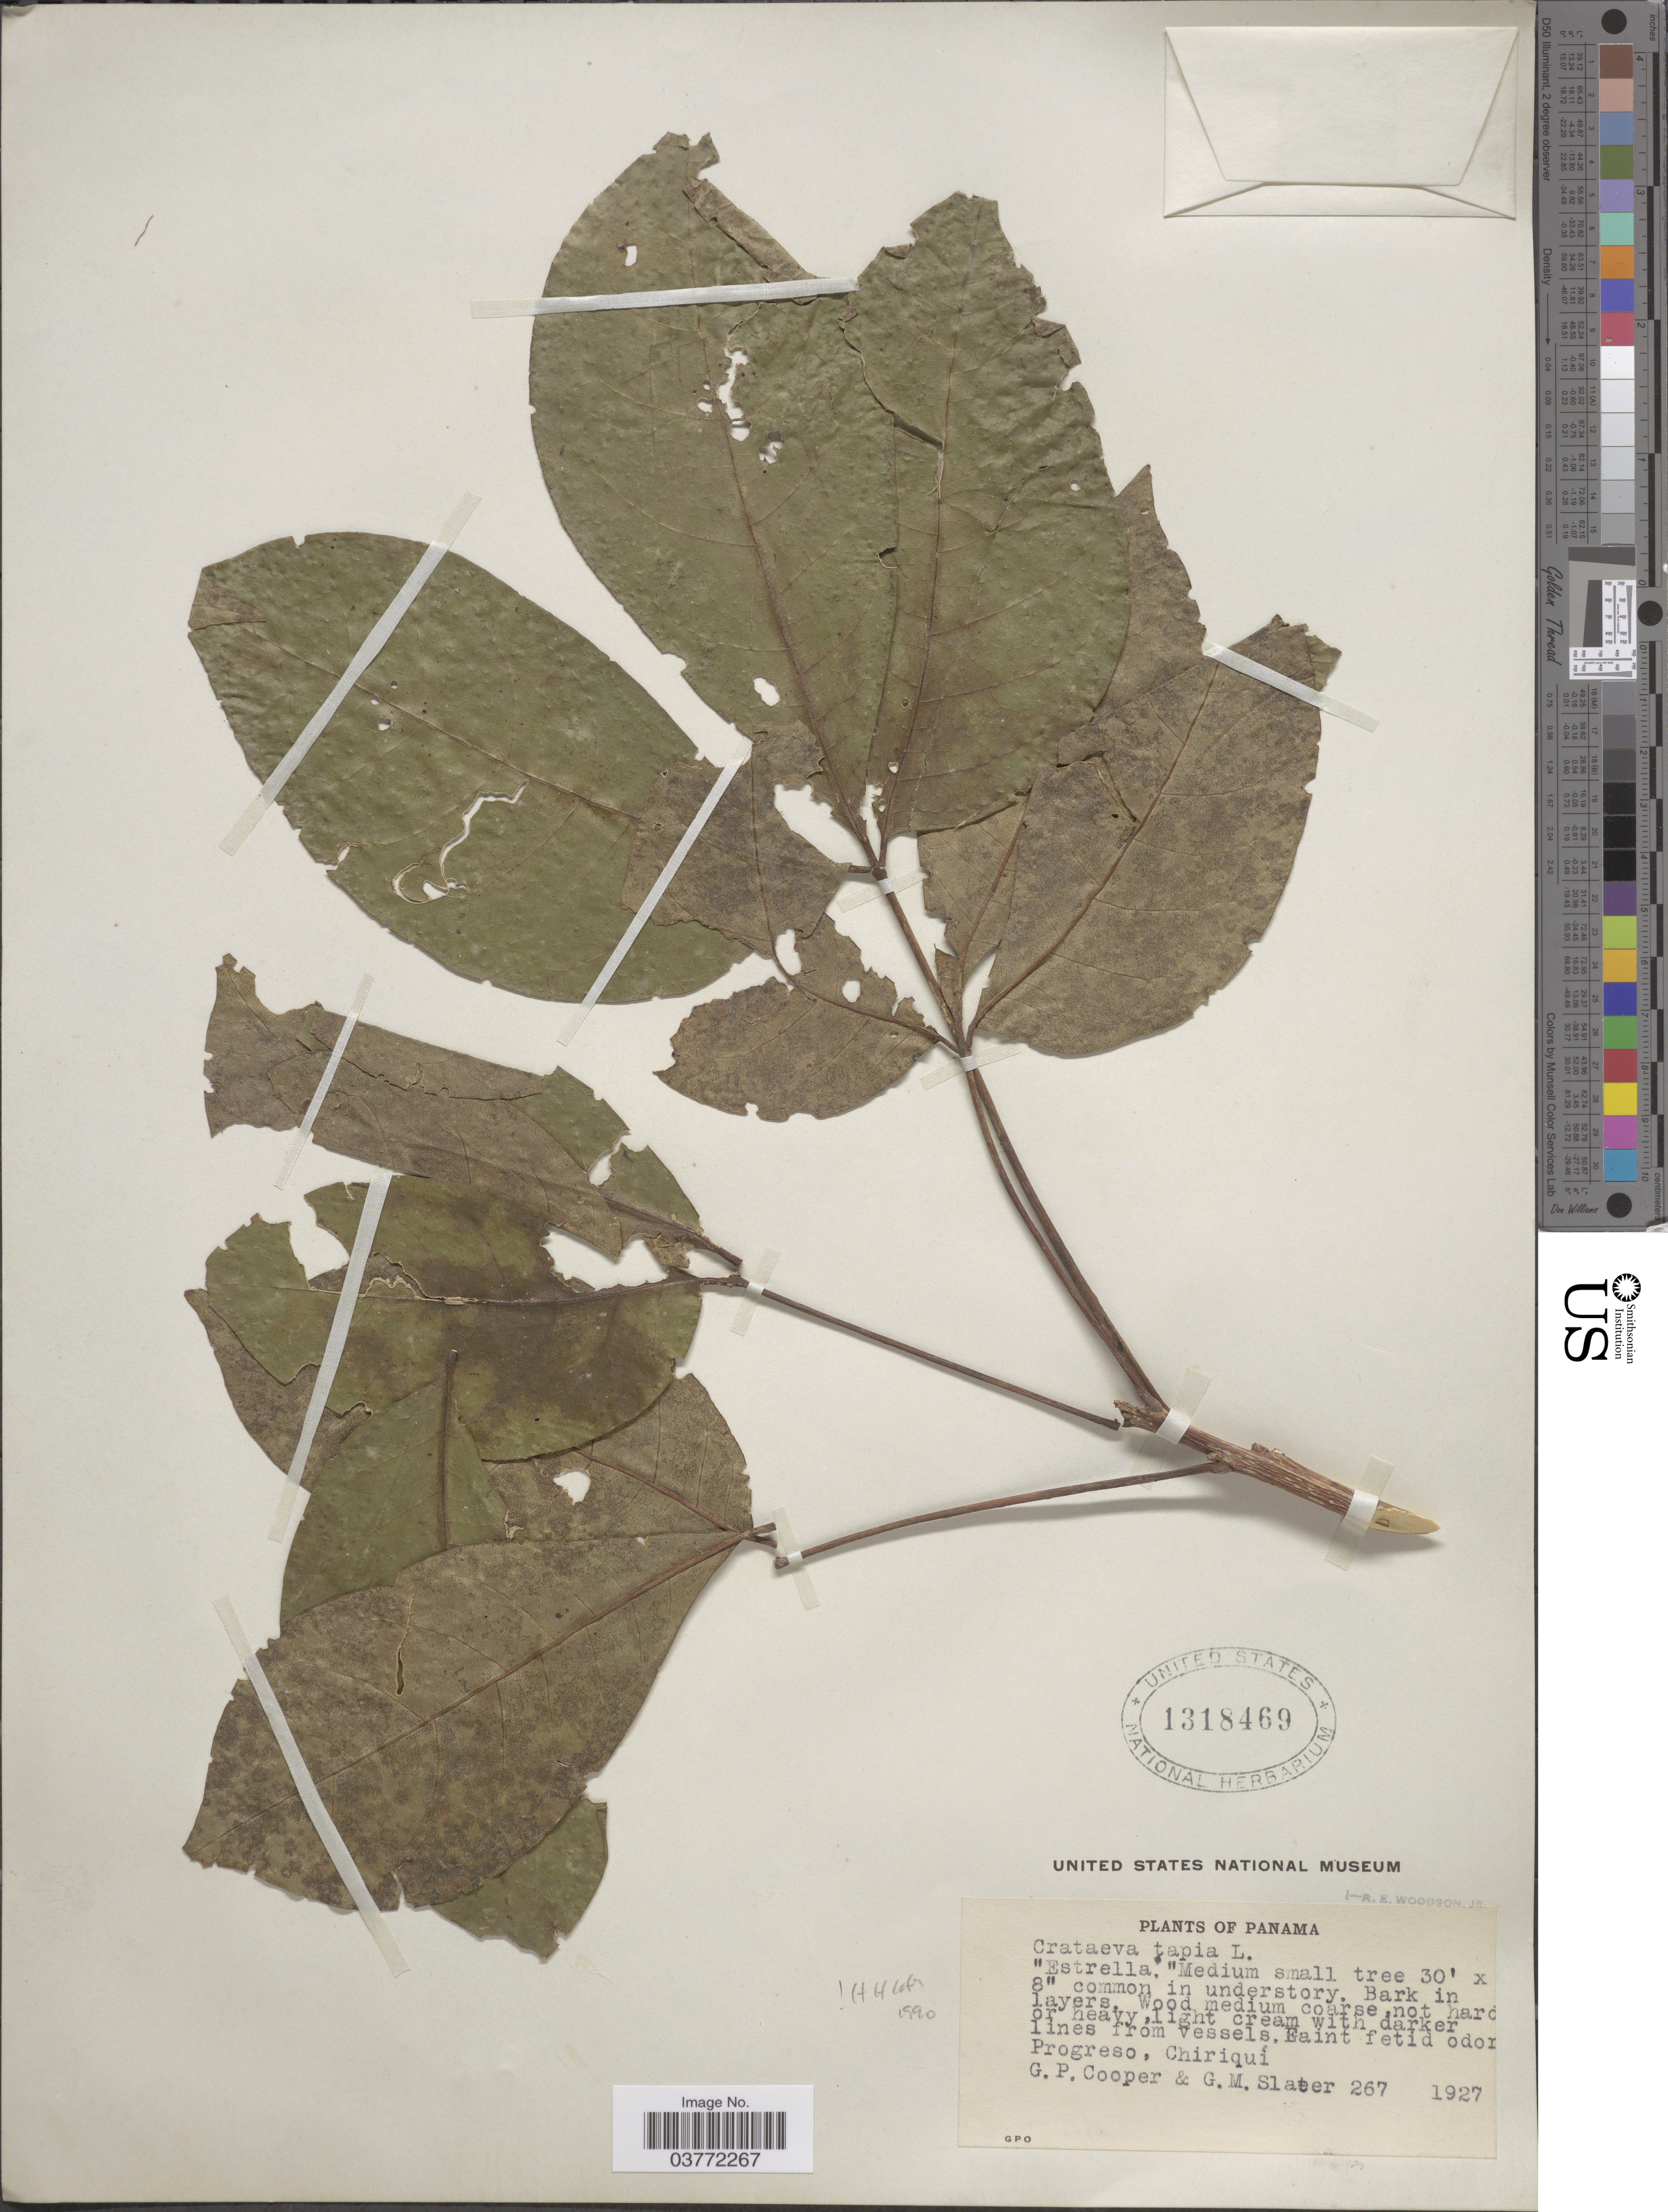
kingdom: Plantae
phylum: Tracheophyta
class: Magnoliopsida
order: Brassicales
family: Capparaceae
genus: Crateva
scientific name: Crateva tapia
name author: L.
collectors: G. Cooper & G. Slater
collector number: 267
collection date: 1927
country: Panama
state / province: Chiriqui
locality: Progreso.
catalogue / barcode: US 1318469